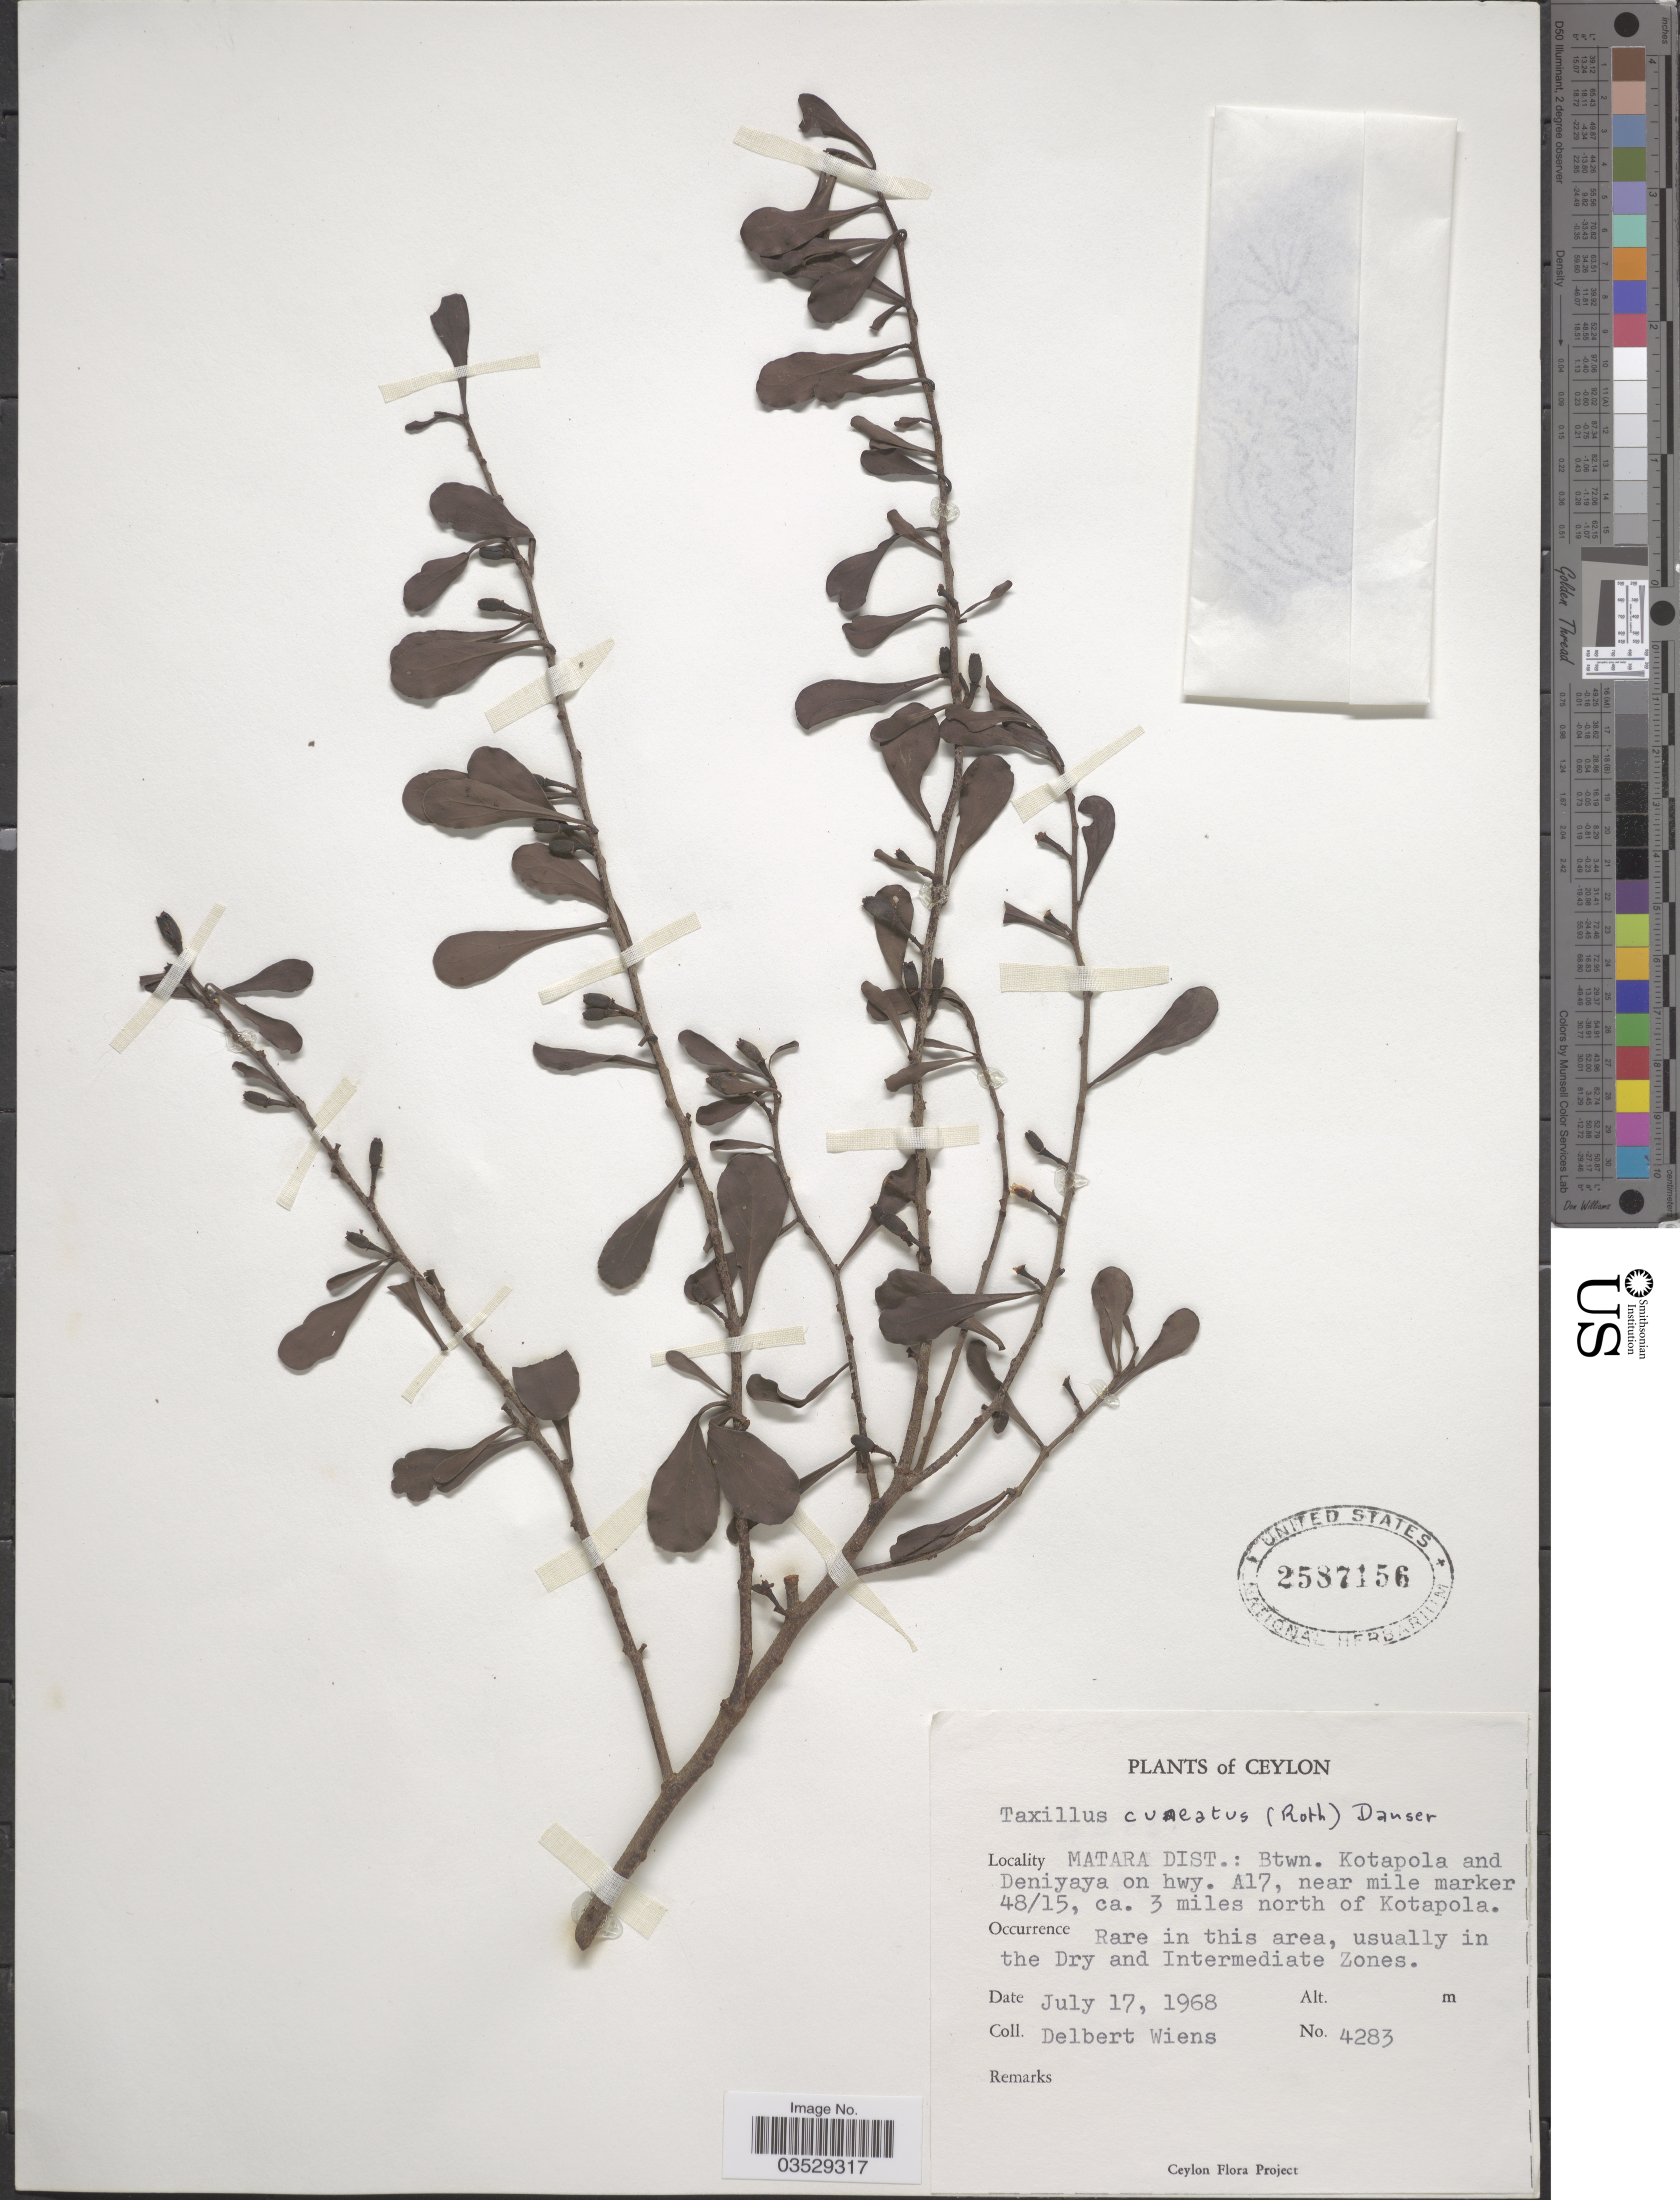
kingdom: Plantae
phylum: Tracheophyta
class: Magnoliopsida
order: Santalales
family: Loranthaceae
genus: Taxillus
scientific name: Taxillus cuneatus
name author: Danser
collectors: D. Wiens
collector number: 4283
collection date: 1968-07-17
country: Sri Lanka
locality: Ceylon. Matara Dist.: Btwn. Kotapola and Deniyaya on hwy. A17, near mile marker 48/15, ca. 3 miles north of Kotapola. Rare in this area, usually in the Dry and Intermediate Zones.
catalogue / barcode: US 2587156